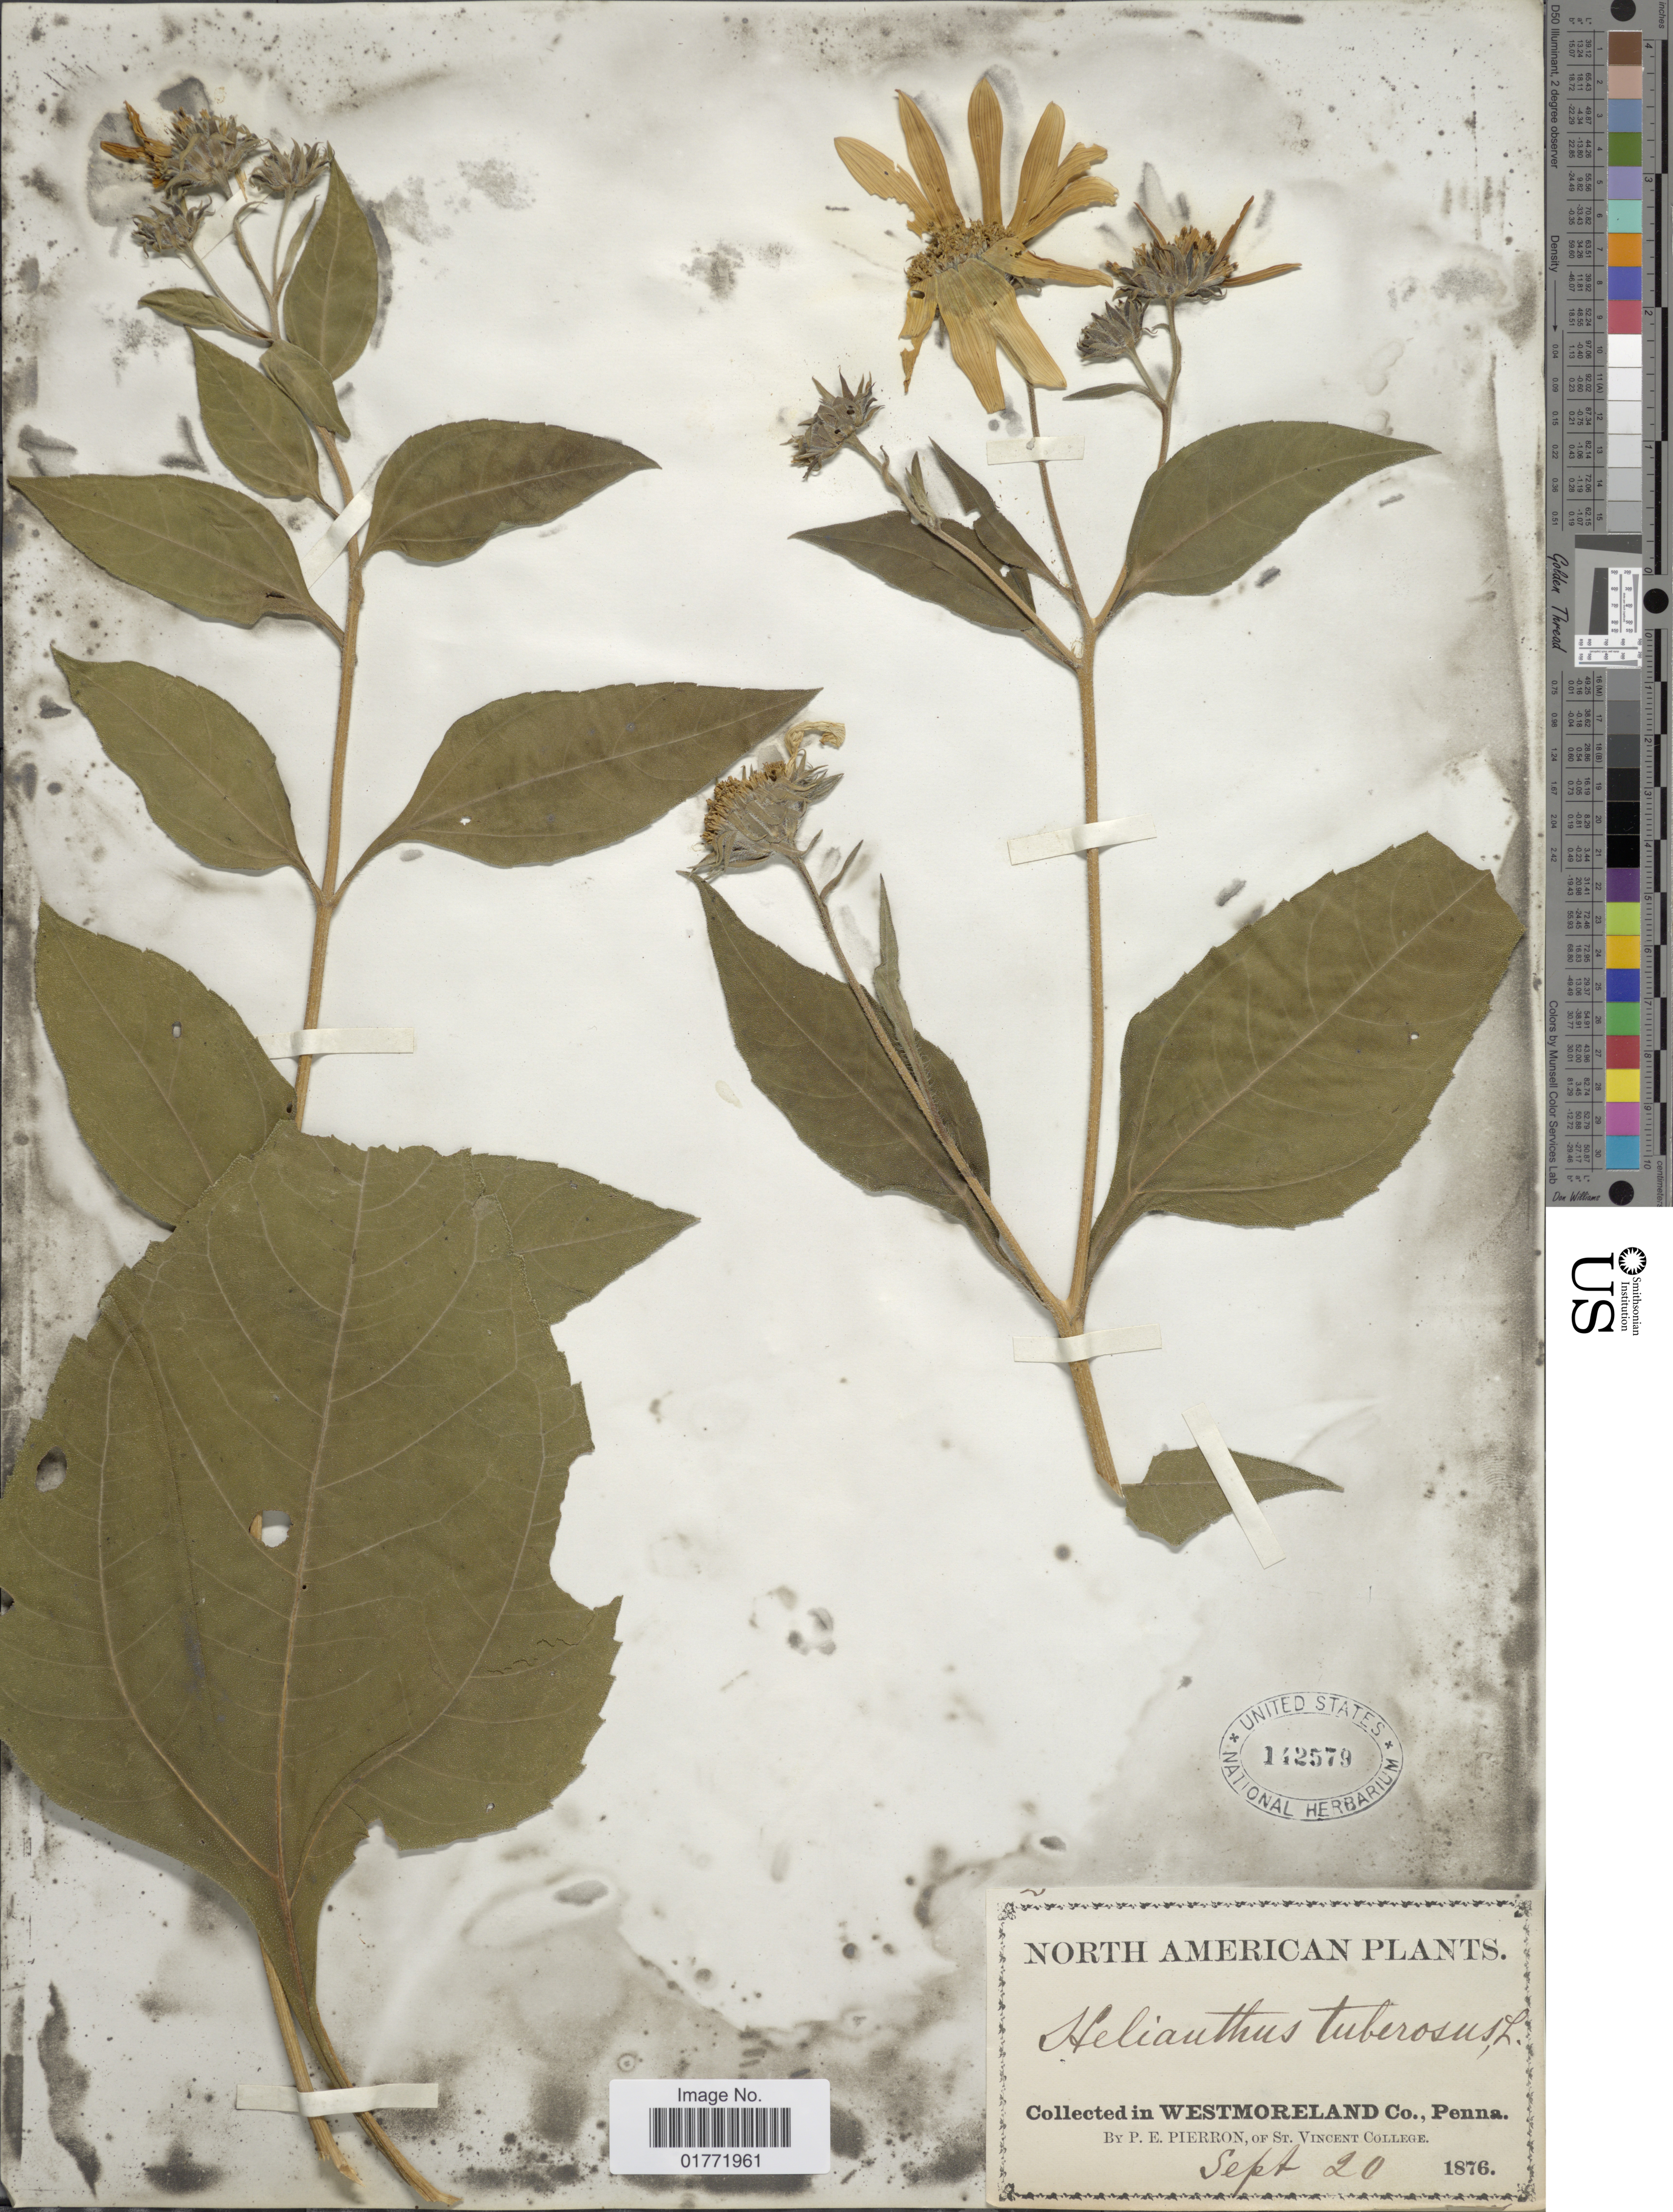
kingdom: Plantae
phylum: Tracheophyta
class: Magnoliopsida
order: Asterales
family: Asteraceae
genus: Helianthus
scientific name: Helianthus tuberosus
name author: L.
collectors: P. Pierron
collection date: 1876-09-20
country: United States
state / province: Pennsylvania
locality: Westmoreland Co., Penna.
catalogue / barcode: US 142579